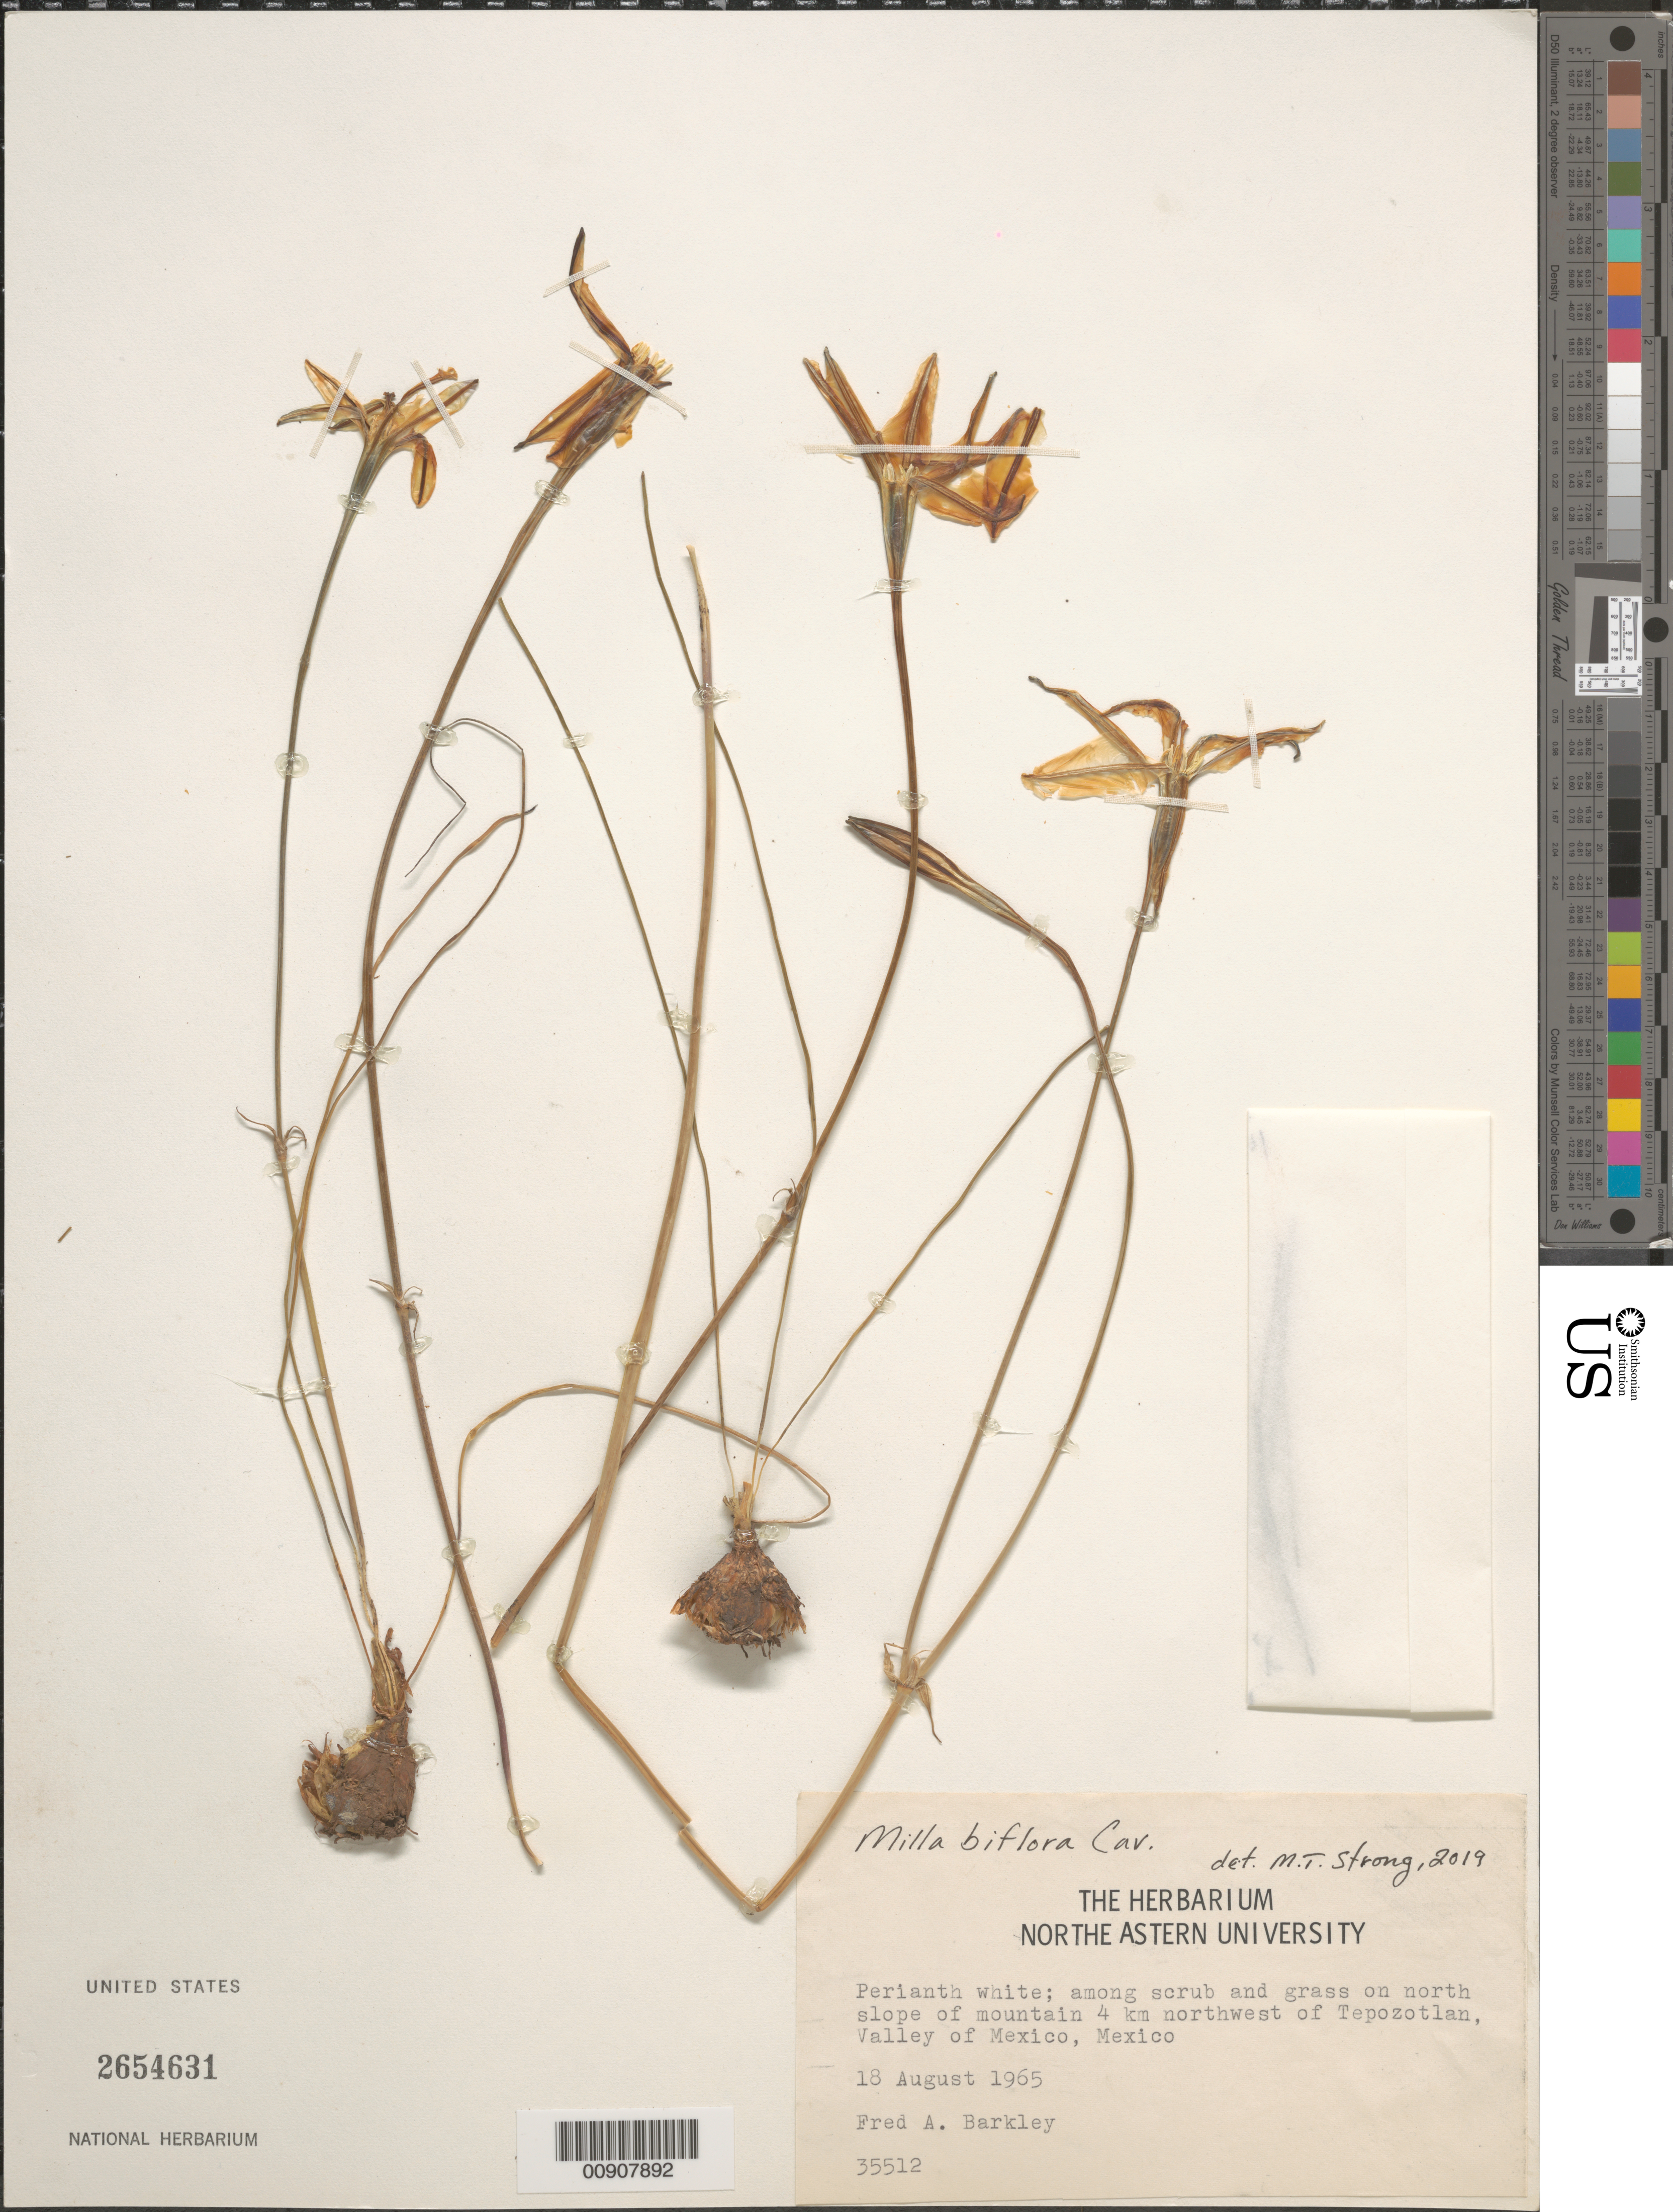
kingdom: Plantae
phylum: Tracheophyta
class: Liliopsida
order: Asparagales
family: Asparagaceae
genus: Milla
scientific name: Milla biflora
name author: Cav.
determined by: Strong, Mark T., (BOT), Smithsonian Institution - National Museum of Natural History (UNITED STATES)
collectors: F. A. Barkley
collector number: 35512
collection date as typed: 18 Aug 1965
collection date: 1965-08-18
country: Mexico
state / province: México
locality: Mountain 4 km northwest of Tepozotlán, Valley of México, México.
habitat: Among scrub and grass on north slope of mountain.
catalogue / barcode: US 2654631